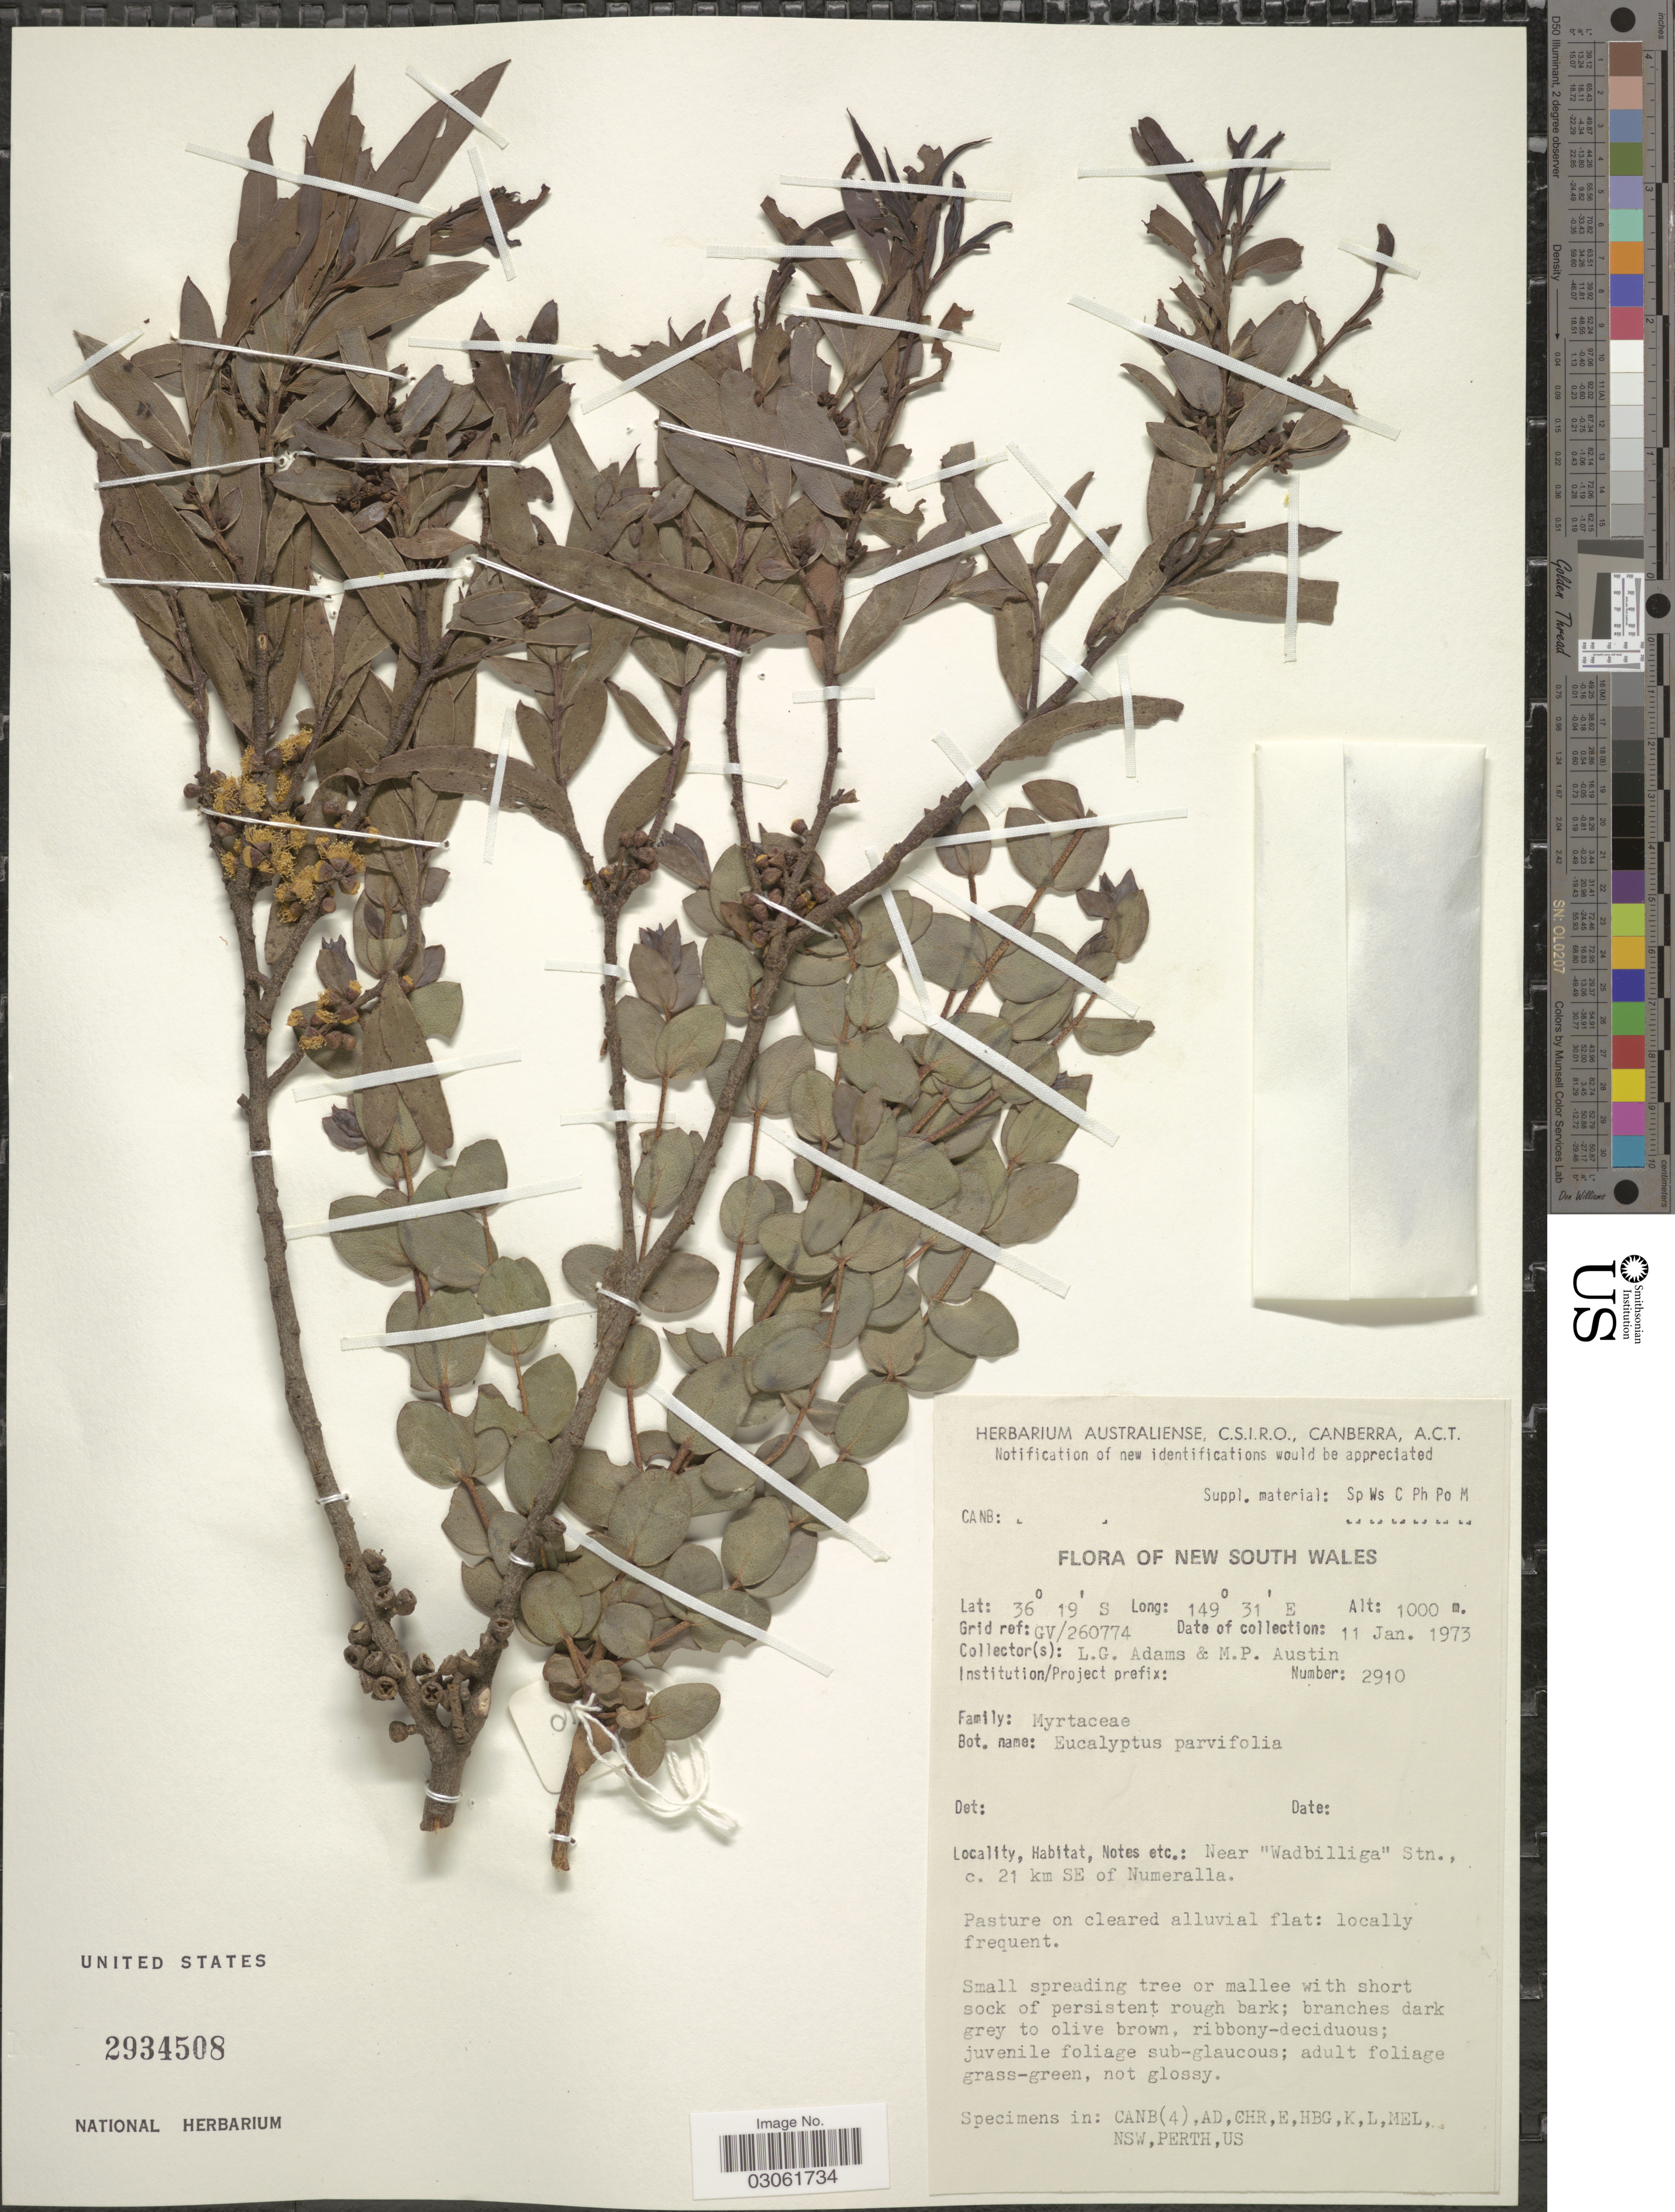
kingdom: Plantae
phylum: Tracheophyta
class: Magnoliopsida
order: Myrtales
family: Myrtaceae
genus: Eucalyptus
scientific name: Eucalyptus parvifolia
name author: Cambage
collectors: L. G. Adams & M. Austin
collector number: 2910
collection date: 1973-01-11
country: Australia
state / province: New South Wales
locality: Grid ref: GV/ 260774. Near "Wadbilliga" Stn., c. 21 km SE of Numeralla.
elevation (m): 1000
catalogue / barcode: US 2934508